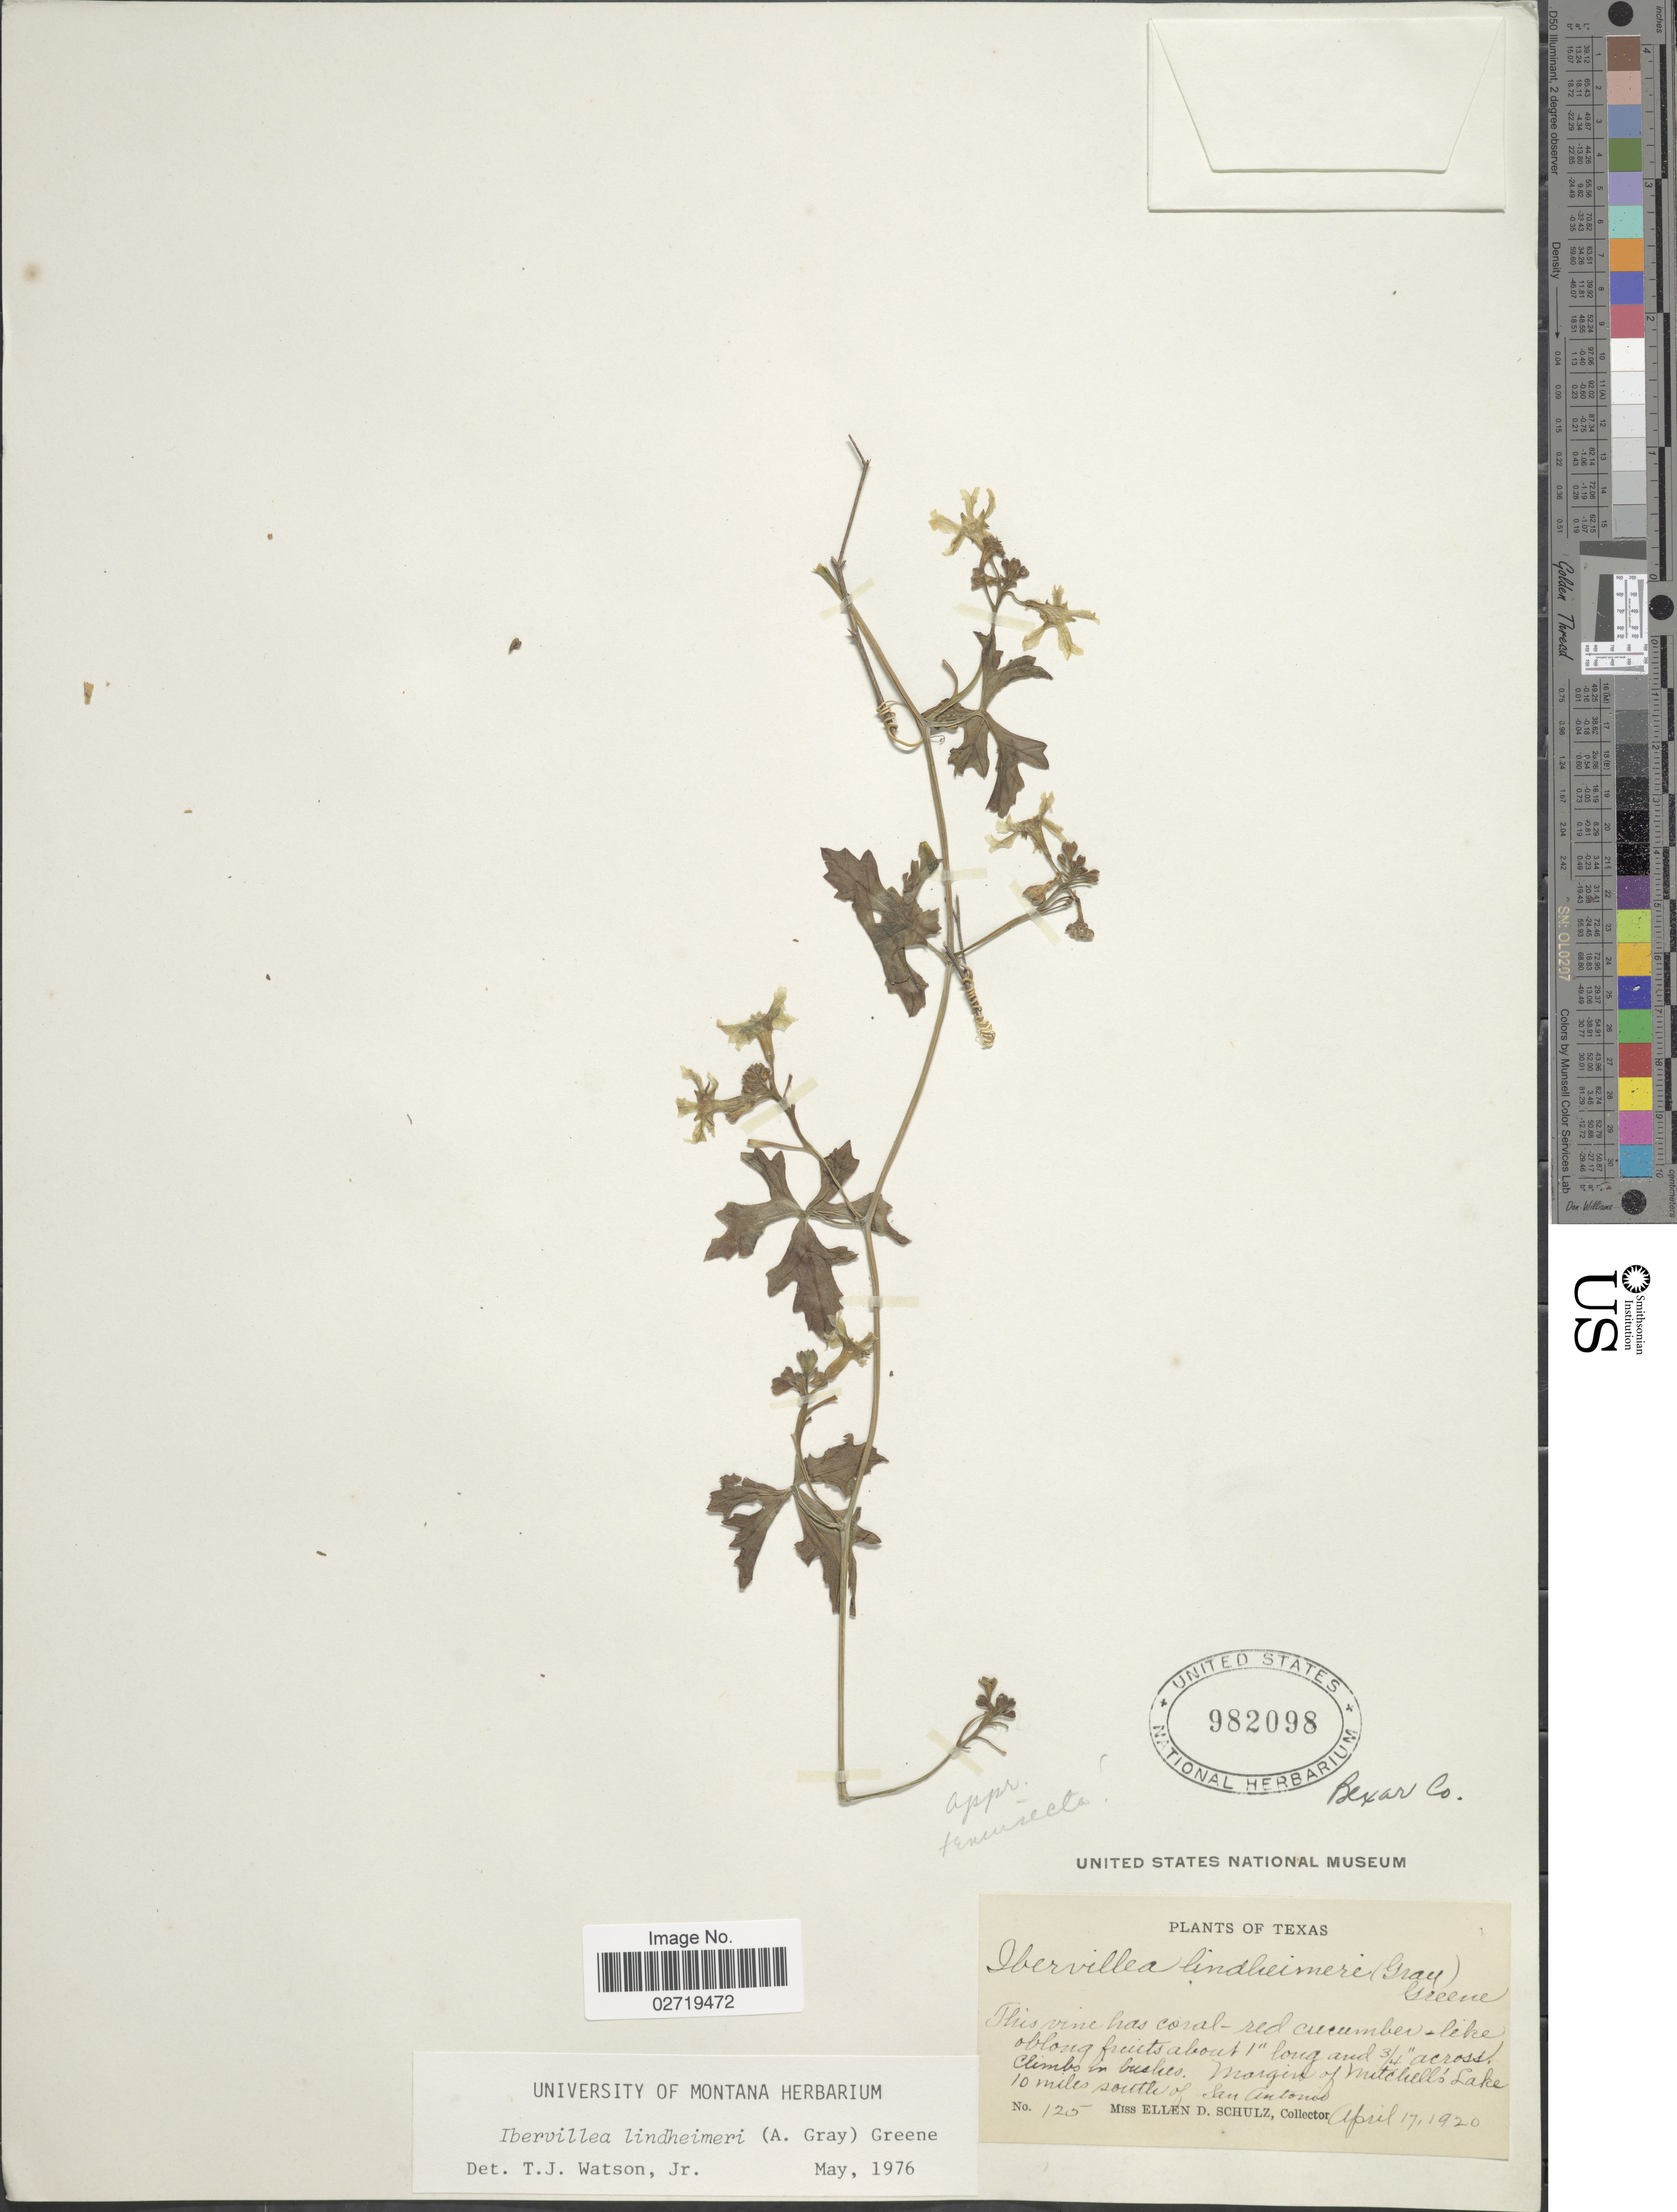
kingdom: Plantae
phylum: Tracheophyta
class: Magnoliopsida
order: Cucurbitales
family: Cucurbitaceae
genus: Ibervillea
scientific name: Ibervillea lindheimeri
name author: (A. Gray) Greene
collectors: E. D. Schulz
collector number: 125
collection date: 1920-04-17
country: United States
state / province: Texas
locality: Margins of Mitchells's Lake 10 miles south of San Antonio, Bexar Co.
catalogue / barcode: US 982098